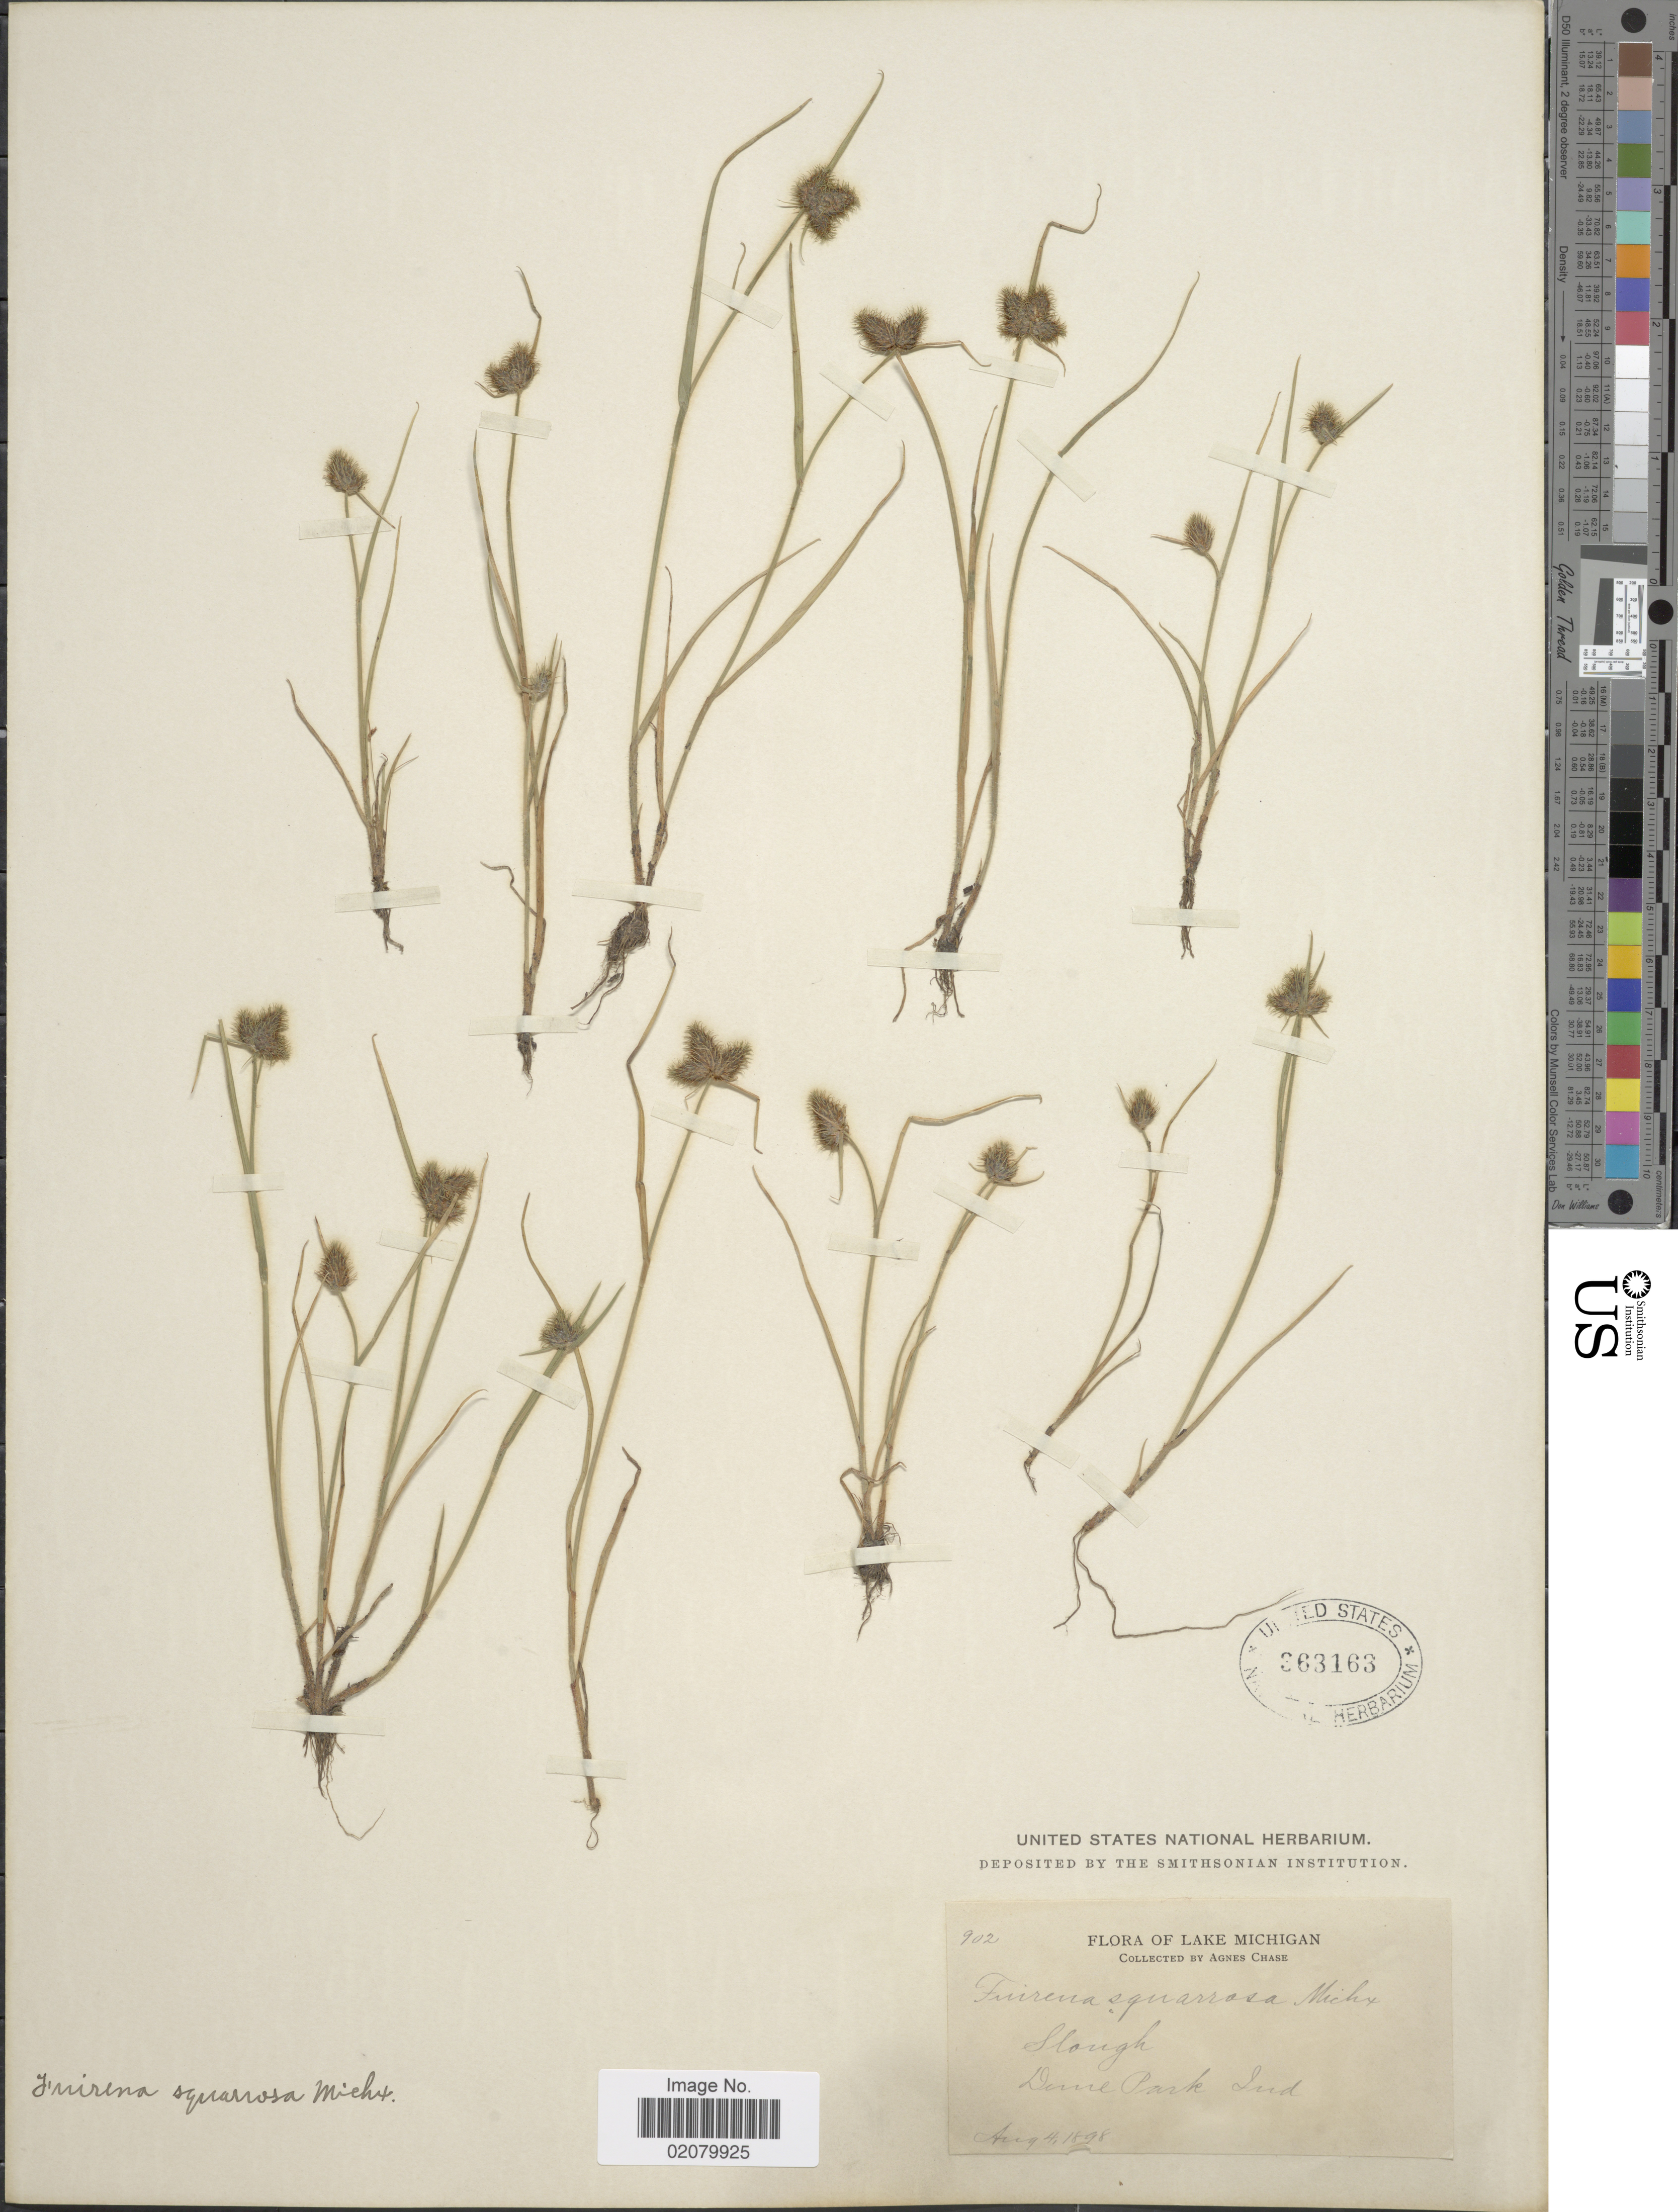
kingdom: Plantae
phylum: Tracheophyta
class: Liliopsida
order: Poales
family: Cyperaceae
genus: Fuirena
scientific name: Fuirena squarrosa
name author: Michx.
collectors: A. Chase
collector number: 902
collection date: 1898-08-04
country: United States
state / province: Indiana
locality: Lake Michigan, Hough, Dame Park Ind.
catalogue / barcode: US 363163